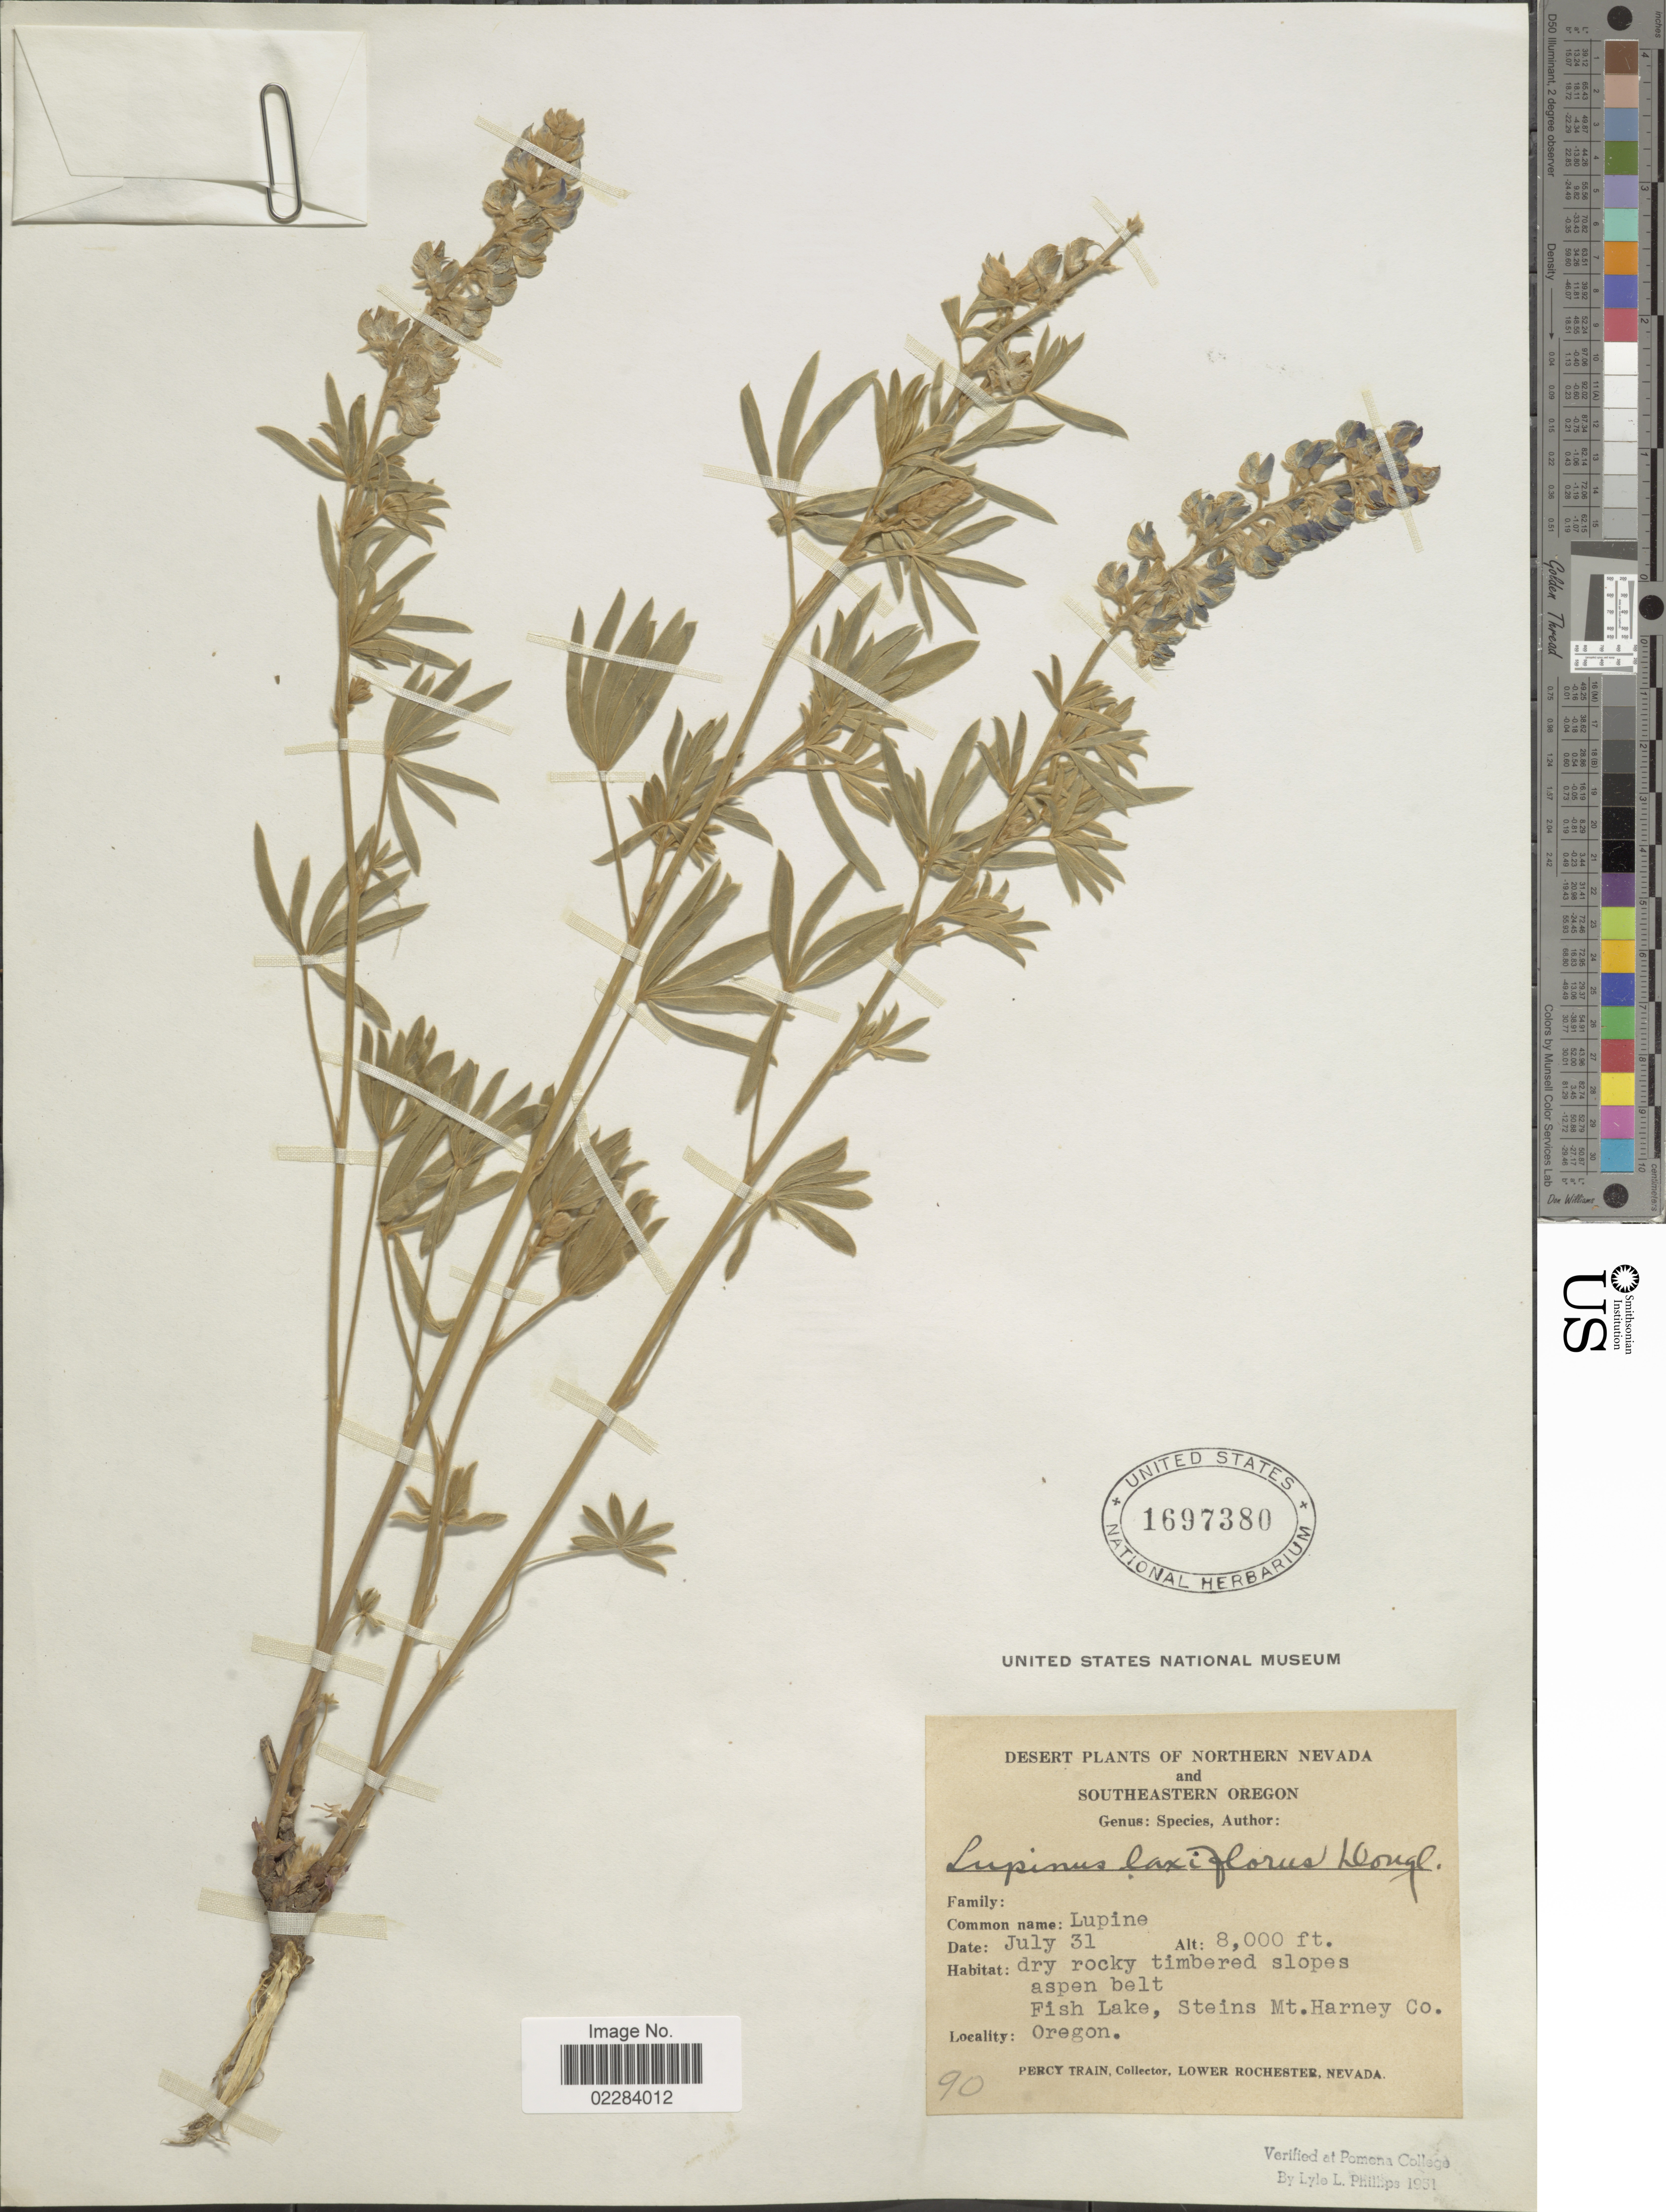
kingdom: Plantae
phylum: Tracheophyta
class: Magnoliopsida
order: Fabales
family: Fabaceae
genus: Lupinus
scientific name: Lupinus arbustus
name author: Lindl.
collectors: P. Train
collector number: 90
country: United States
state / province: Oregon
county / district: Harney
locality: Dry rocky timbered slopes. aspen belt. Fish Lake, Steins Mt. Harney Co.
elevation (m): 2438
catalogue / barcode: US 1697380